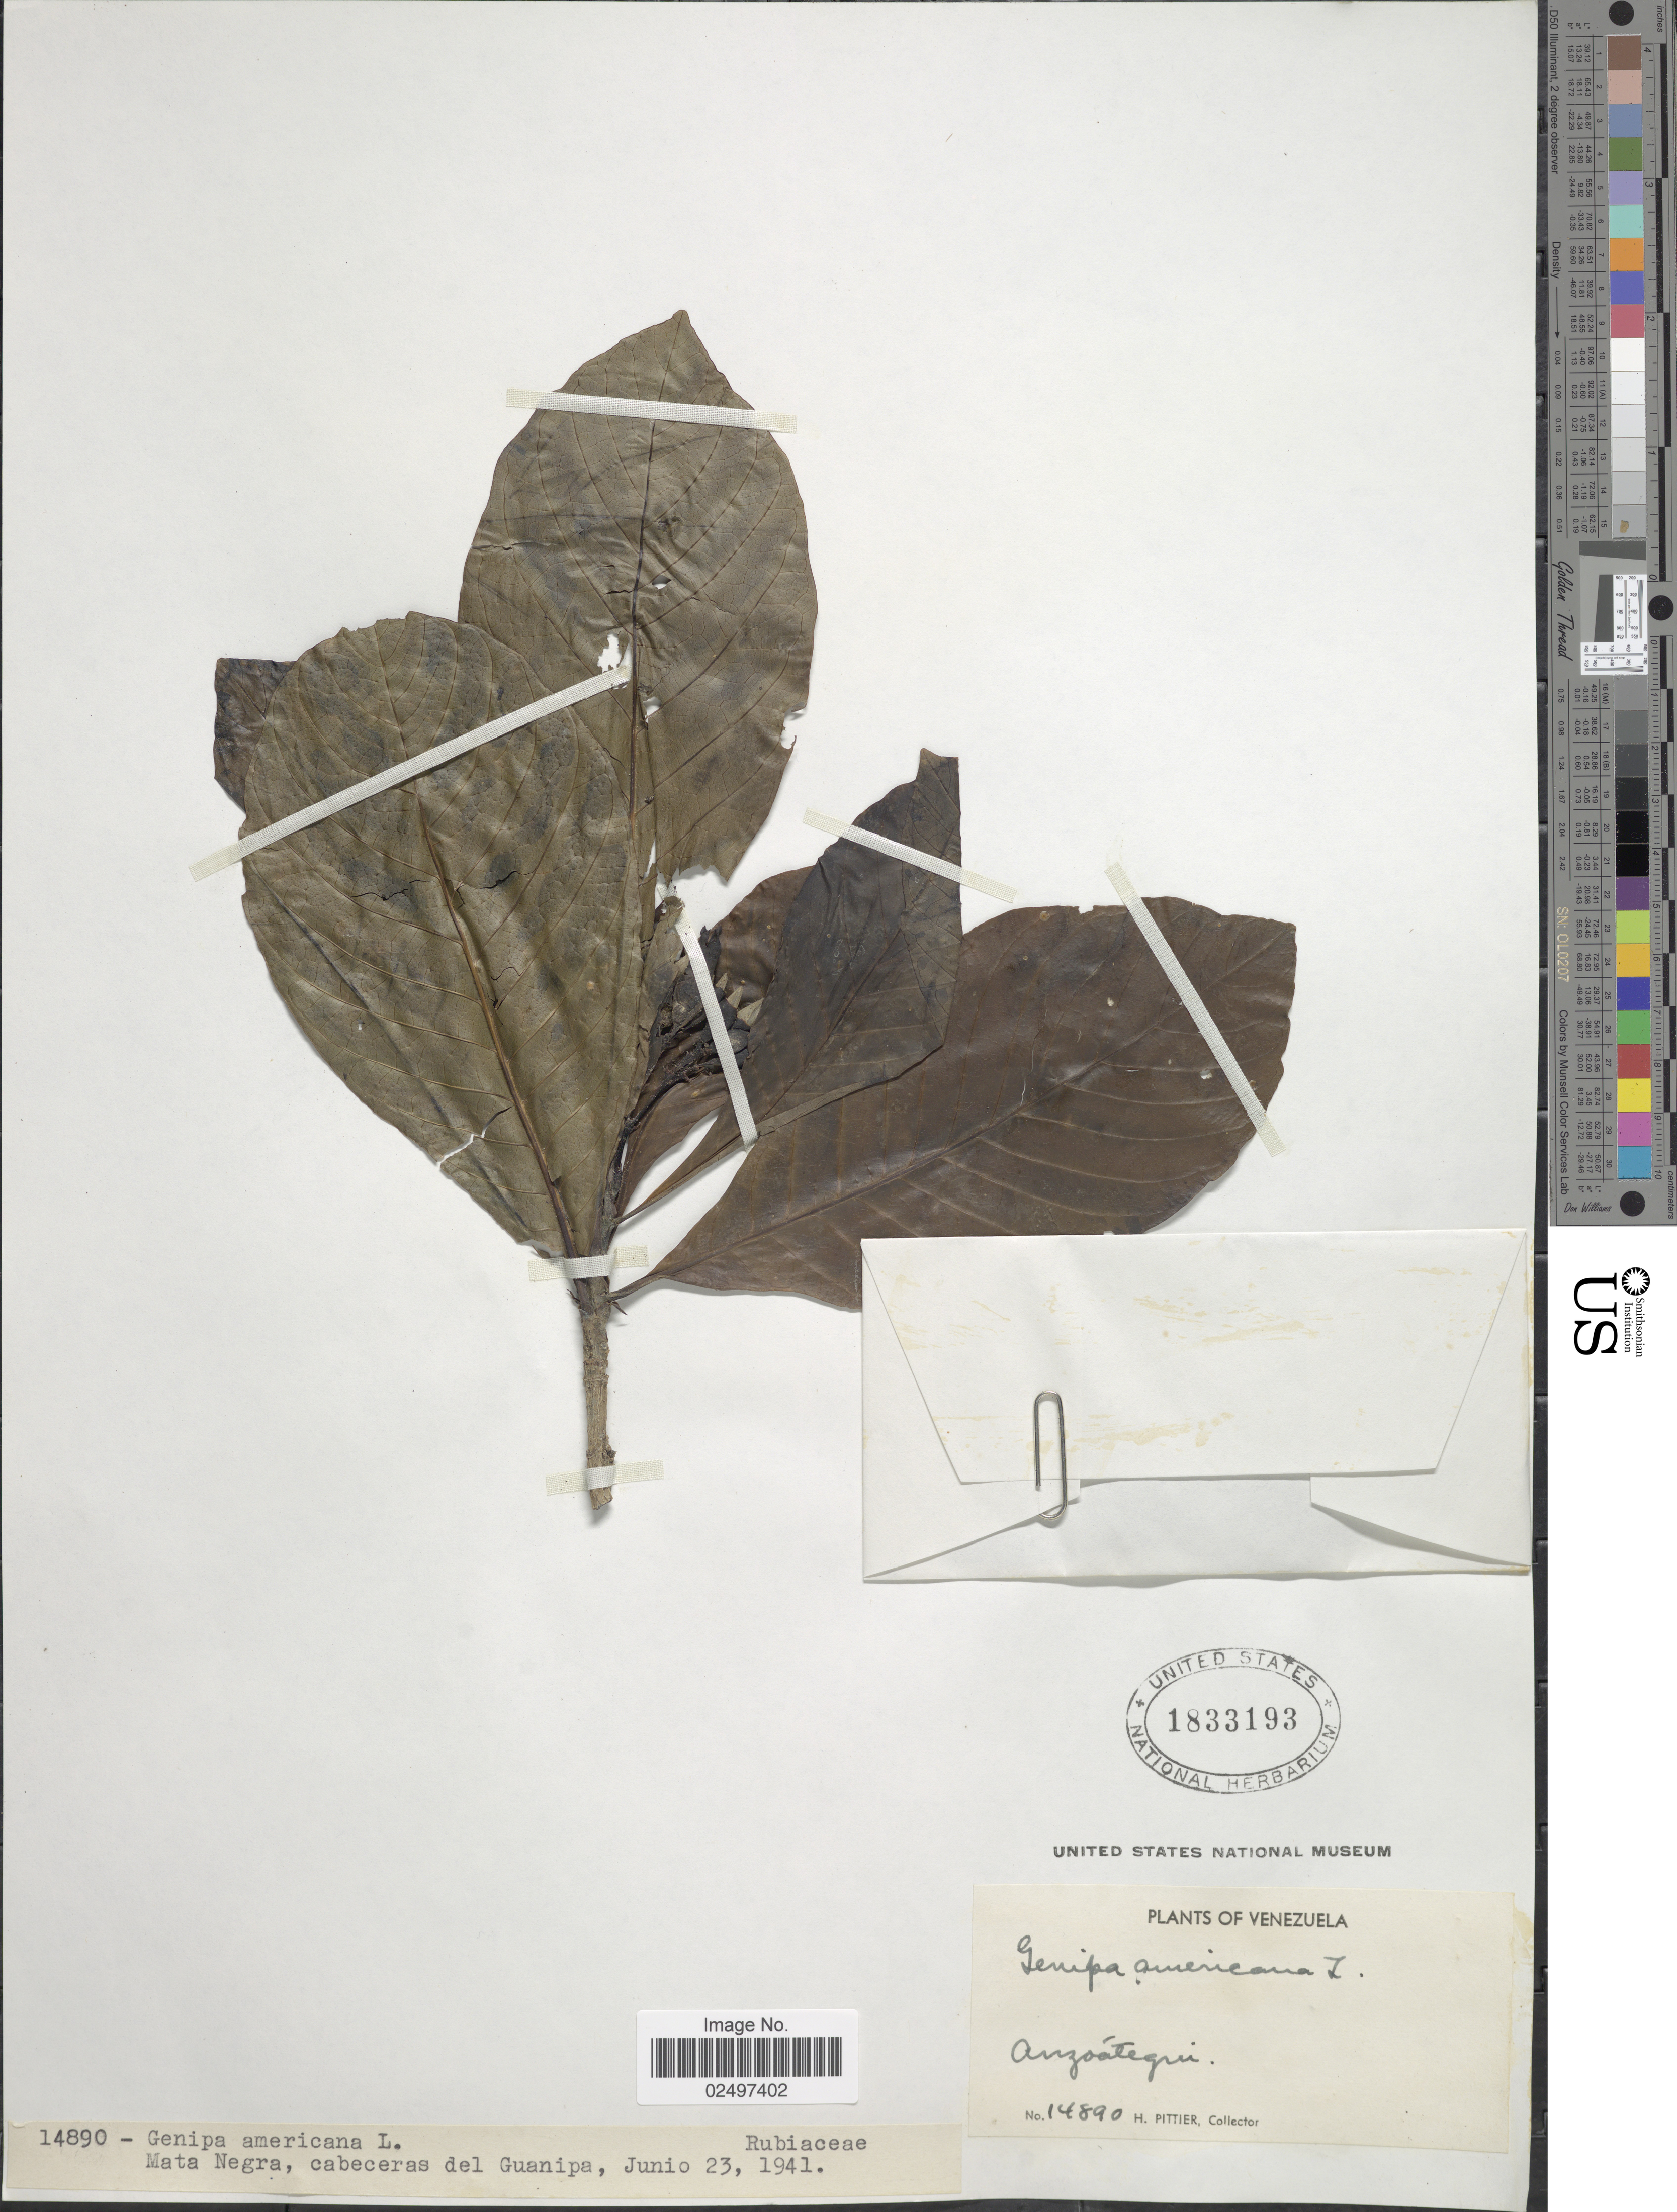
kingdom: Plantae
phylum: Tracheophyta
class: Magnoliopsida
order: Gentianales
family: Rubiaceae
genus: Genipa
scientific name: Genipa americana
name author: L.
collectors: H. F. Pittier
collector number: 14890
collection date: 1941-06-23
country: Venezuela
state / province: Anzoategui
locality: Mata Negra, cabeceras del Guanipa, Anzoatequi.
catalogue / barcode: US 1822193